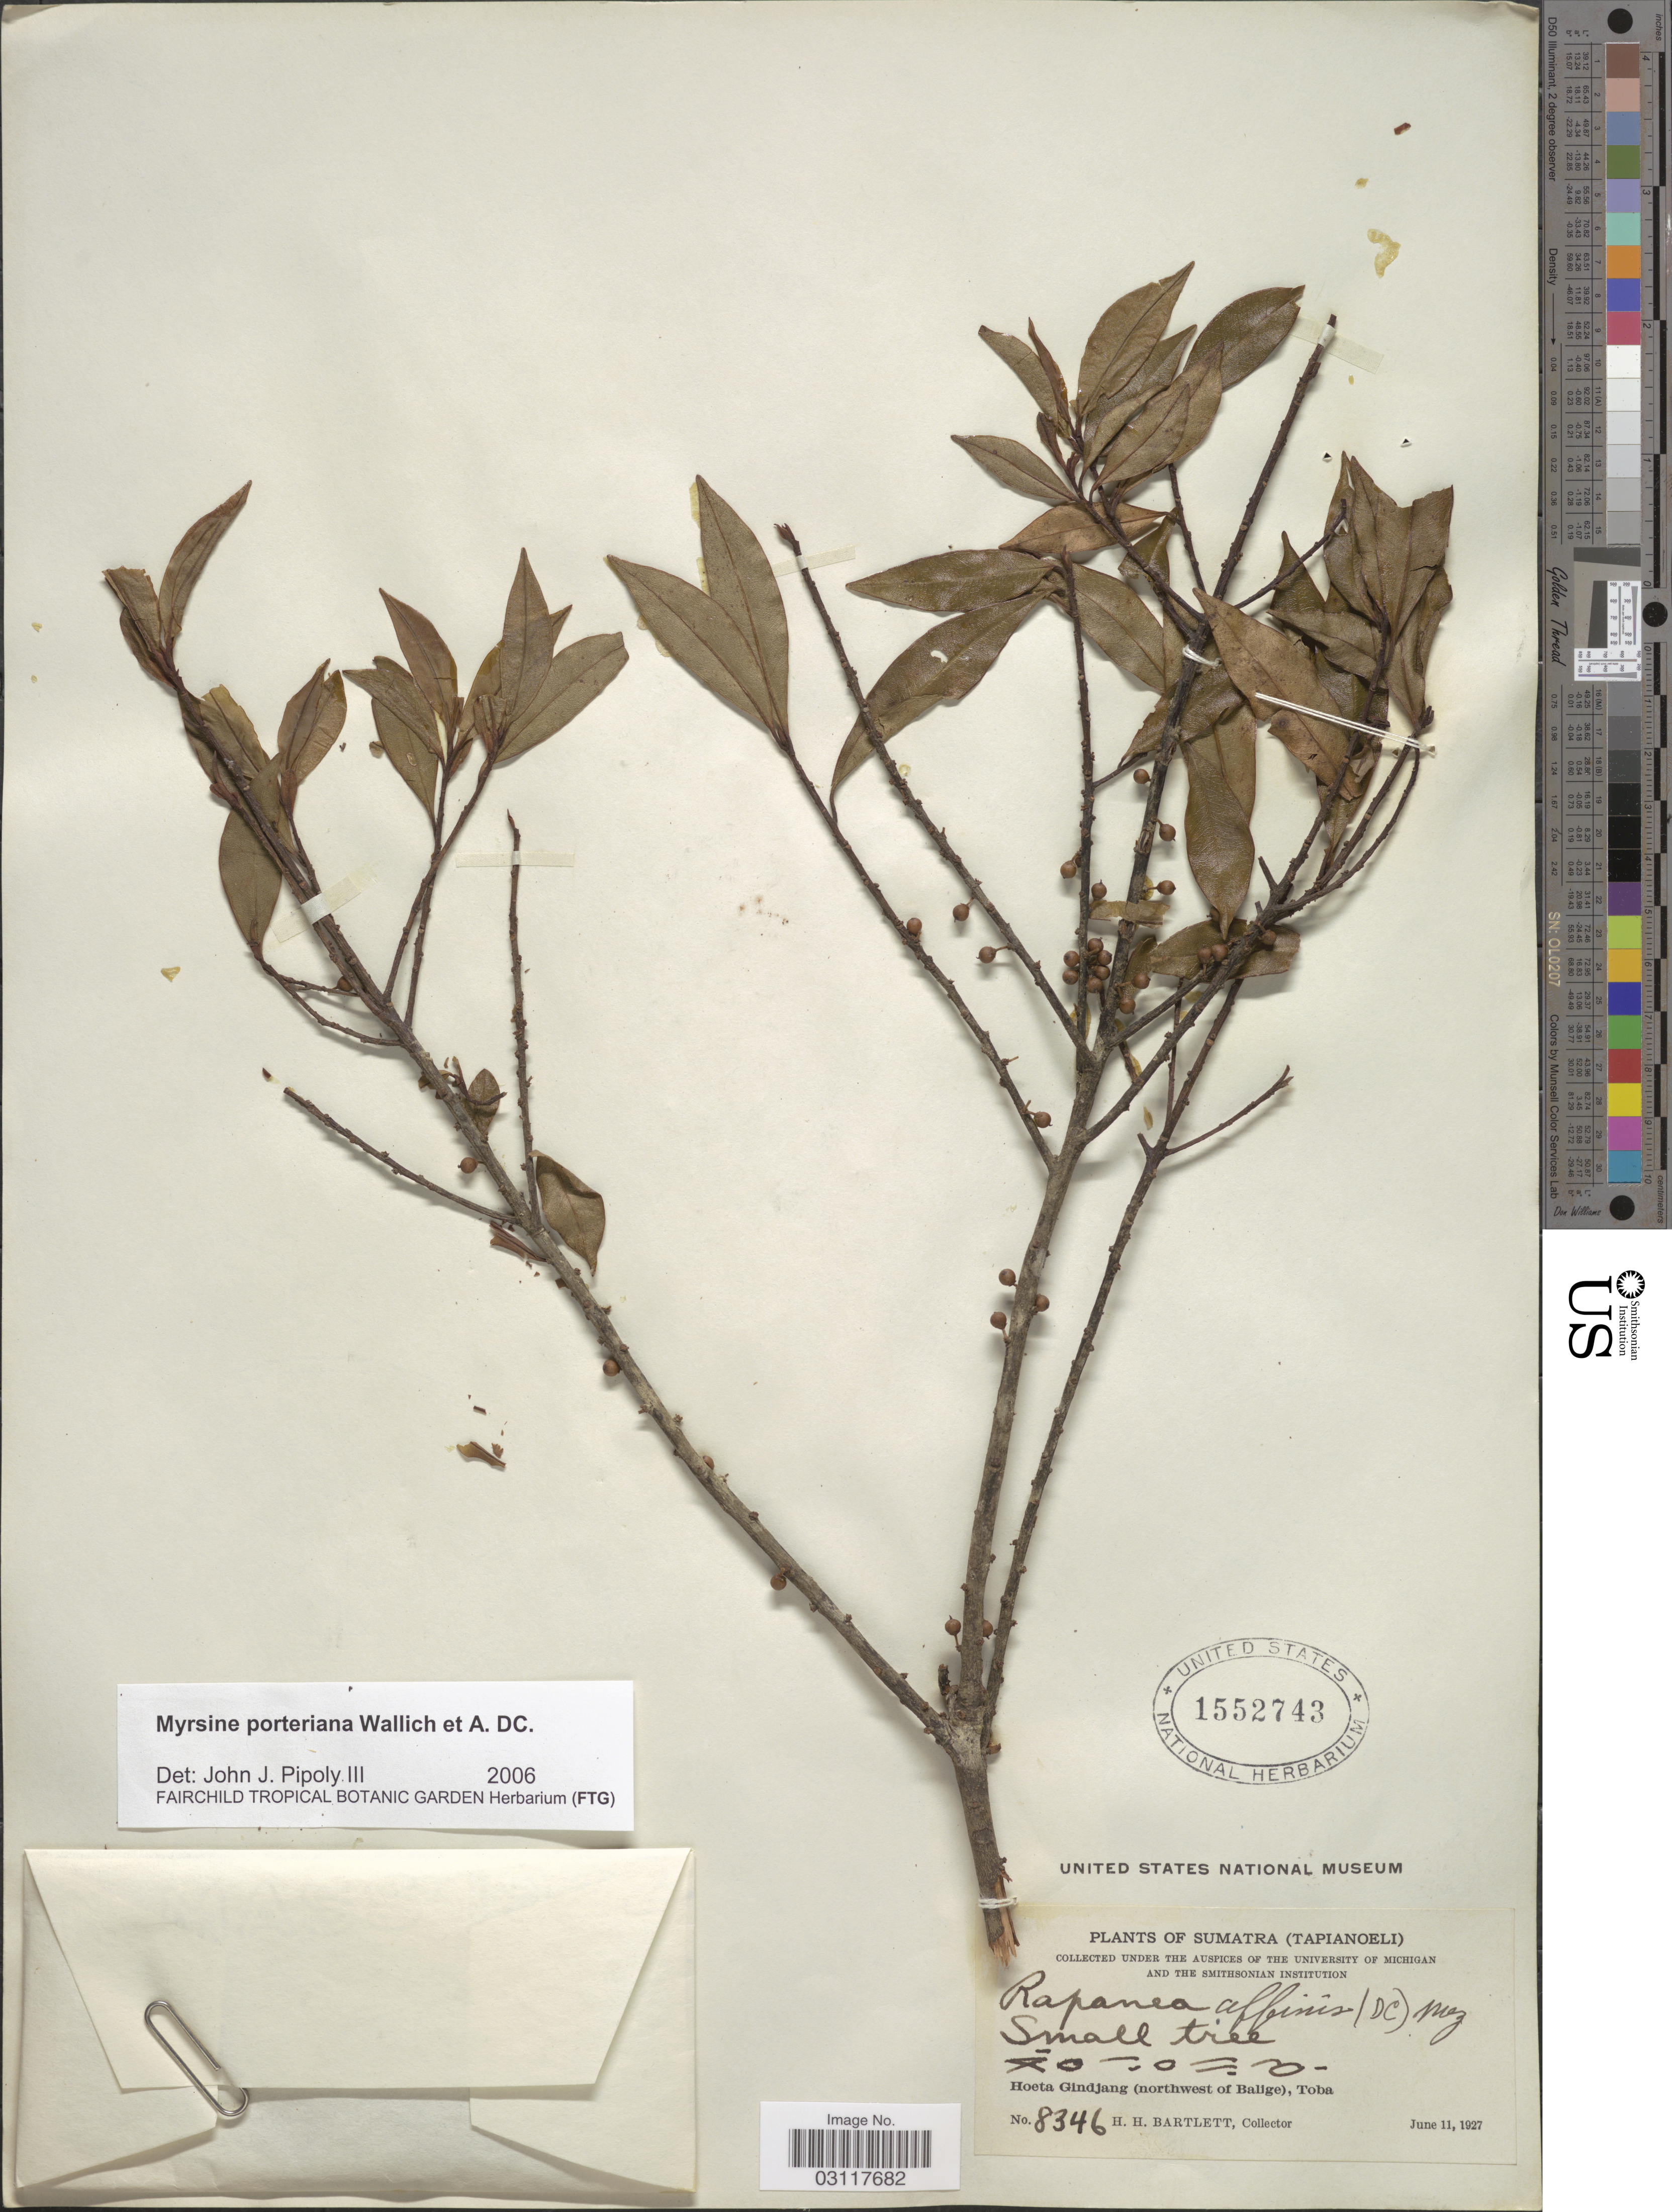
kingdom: Plantae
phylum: Tracheophyta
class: Magnoliopsida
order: Ericales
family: Primulaceae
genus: Myrsine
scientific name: Myrsine porteriana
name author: Wall. ex A. DC.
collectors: H. H. Bartlett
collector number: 8346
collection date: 1927-06-11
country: Indonesia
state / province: Sumatra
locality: Sumatra (Tapianoeli), Hoeta Gindjang (northwest of Balige), Toba.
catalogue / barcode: US 1552743